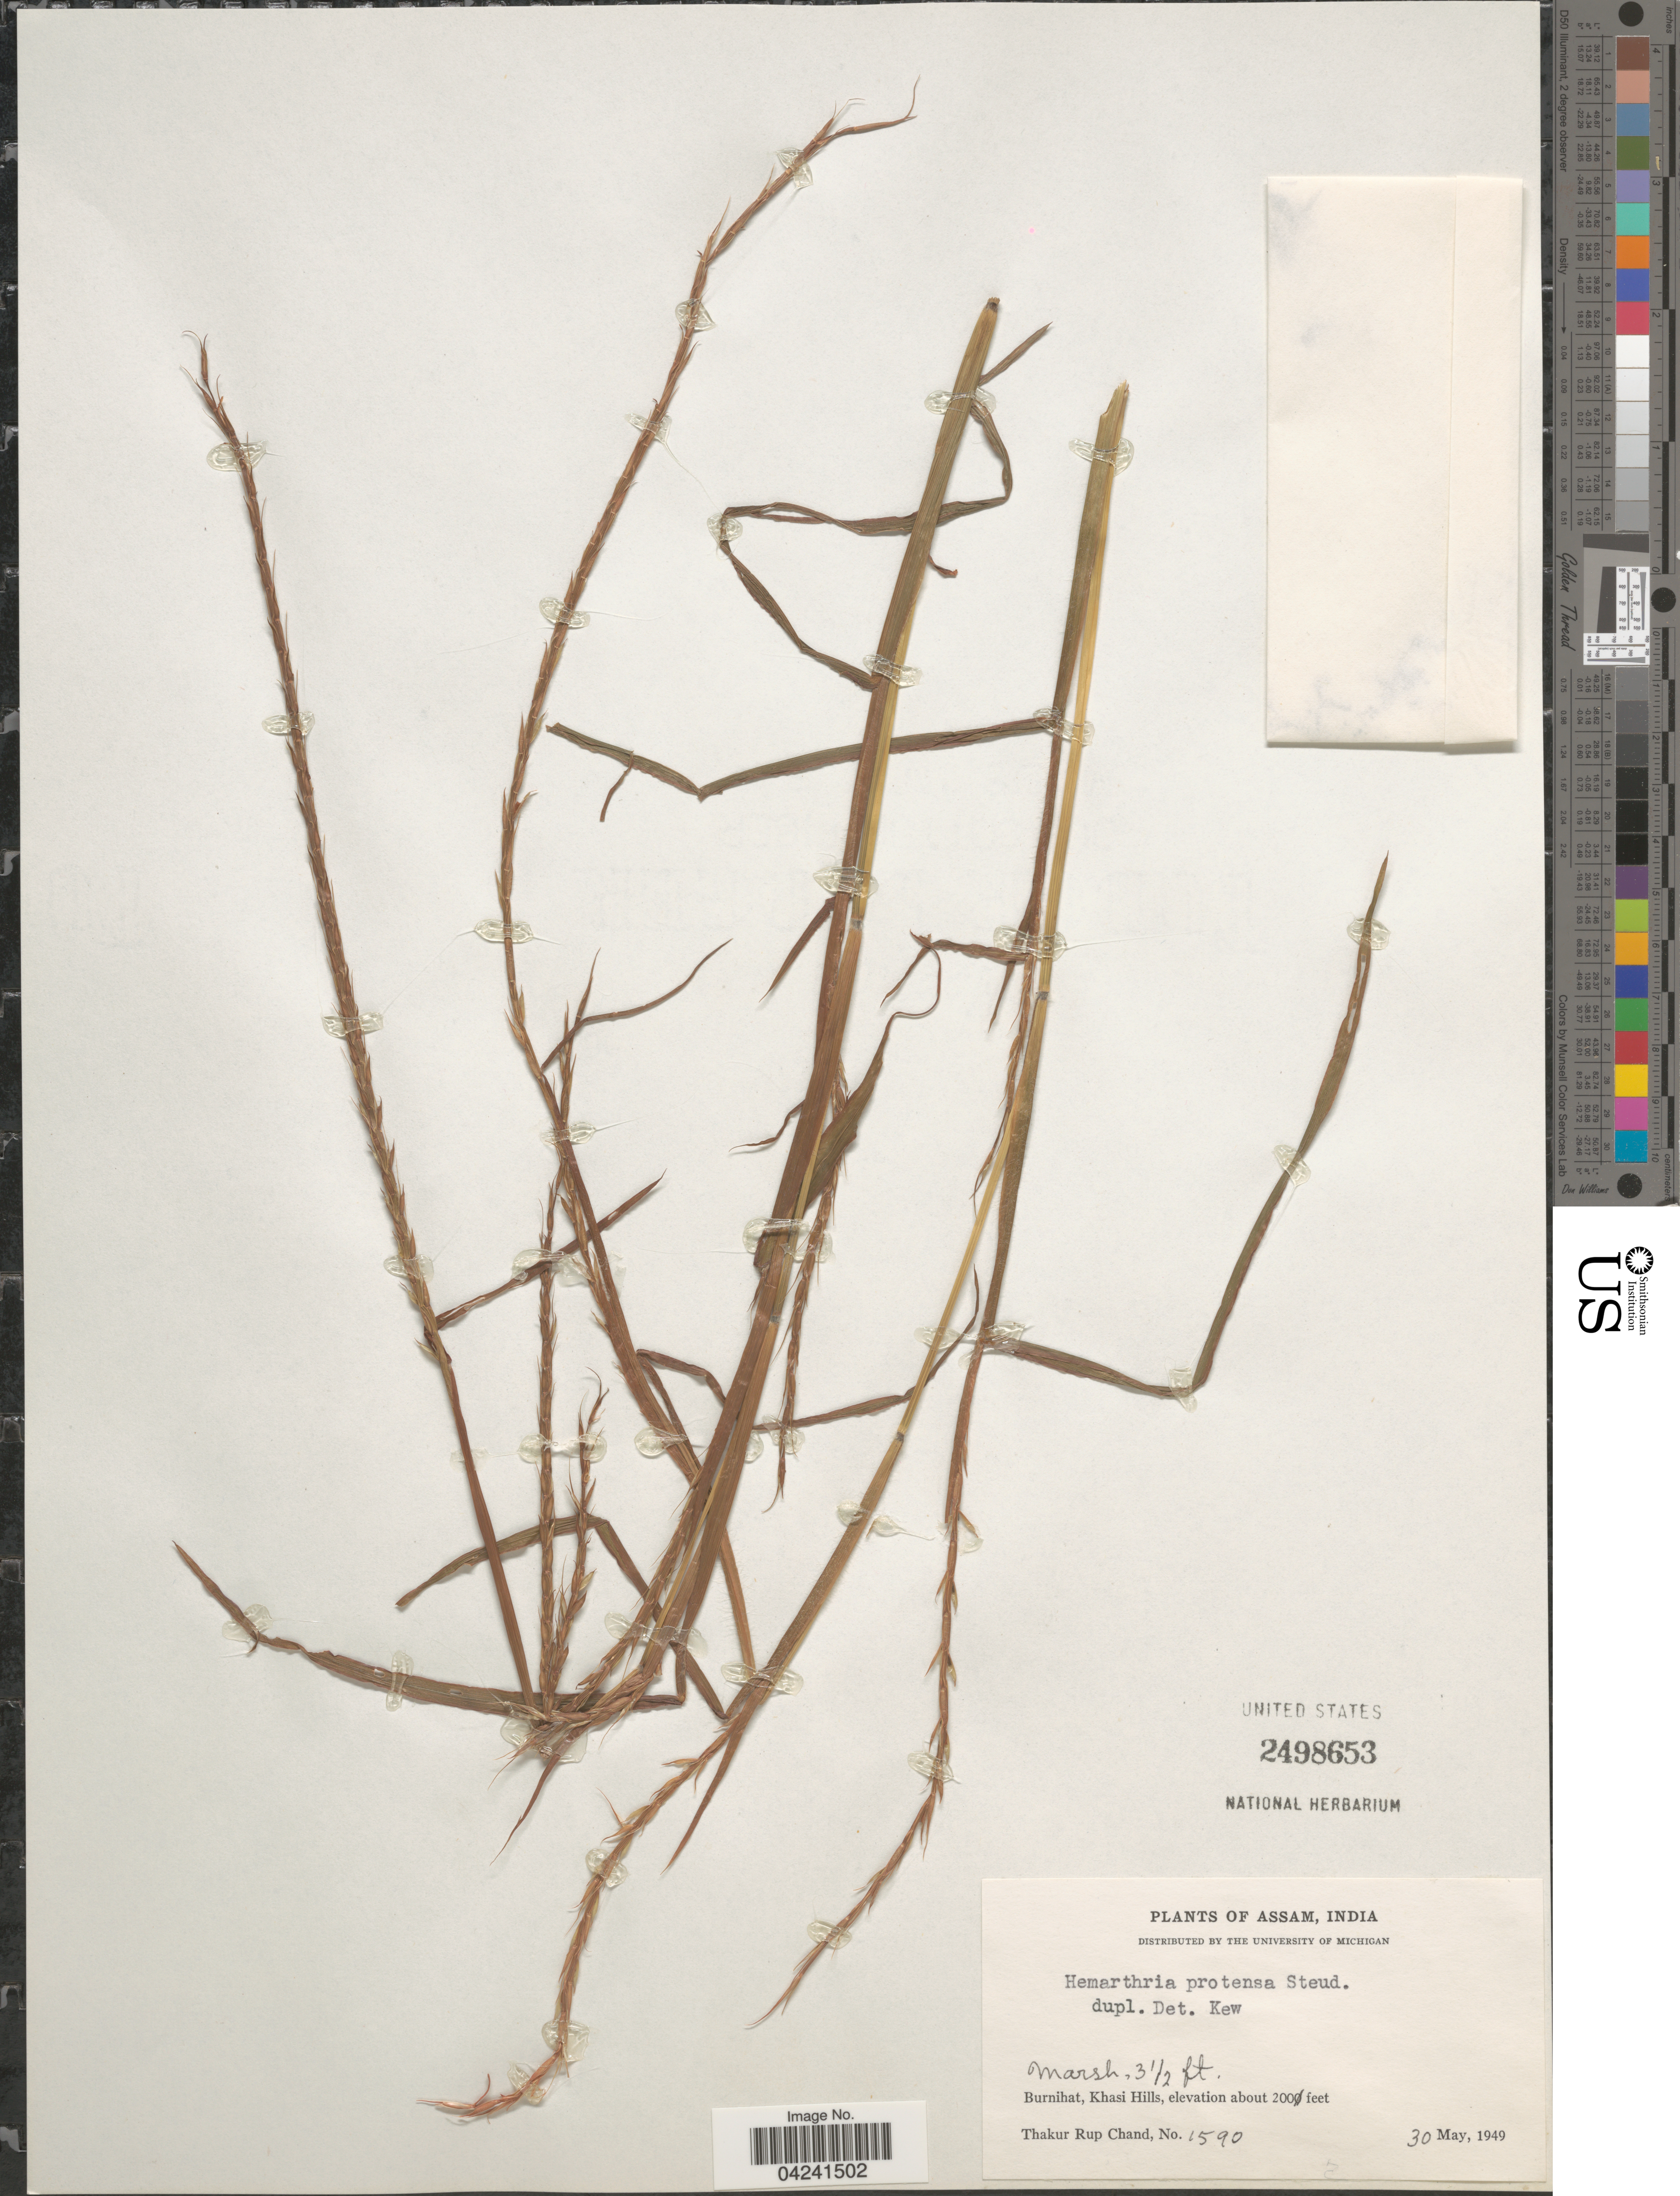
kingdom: Plantae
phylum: Tracheophyta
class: Liliopsida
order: Poales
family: Poaceae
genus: Hemarthria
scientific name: Hemarthria vaginata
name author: Büse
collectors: T. R. Chand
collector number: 1590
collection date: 1949-05-30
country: India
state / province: Meghalaya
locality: Burnihat, Khasi Hills.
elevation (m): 61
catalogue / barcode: US 2498653